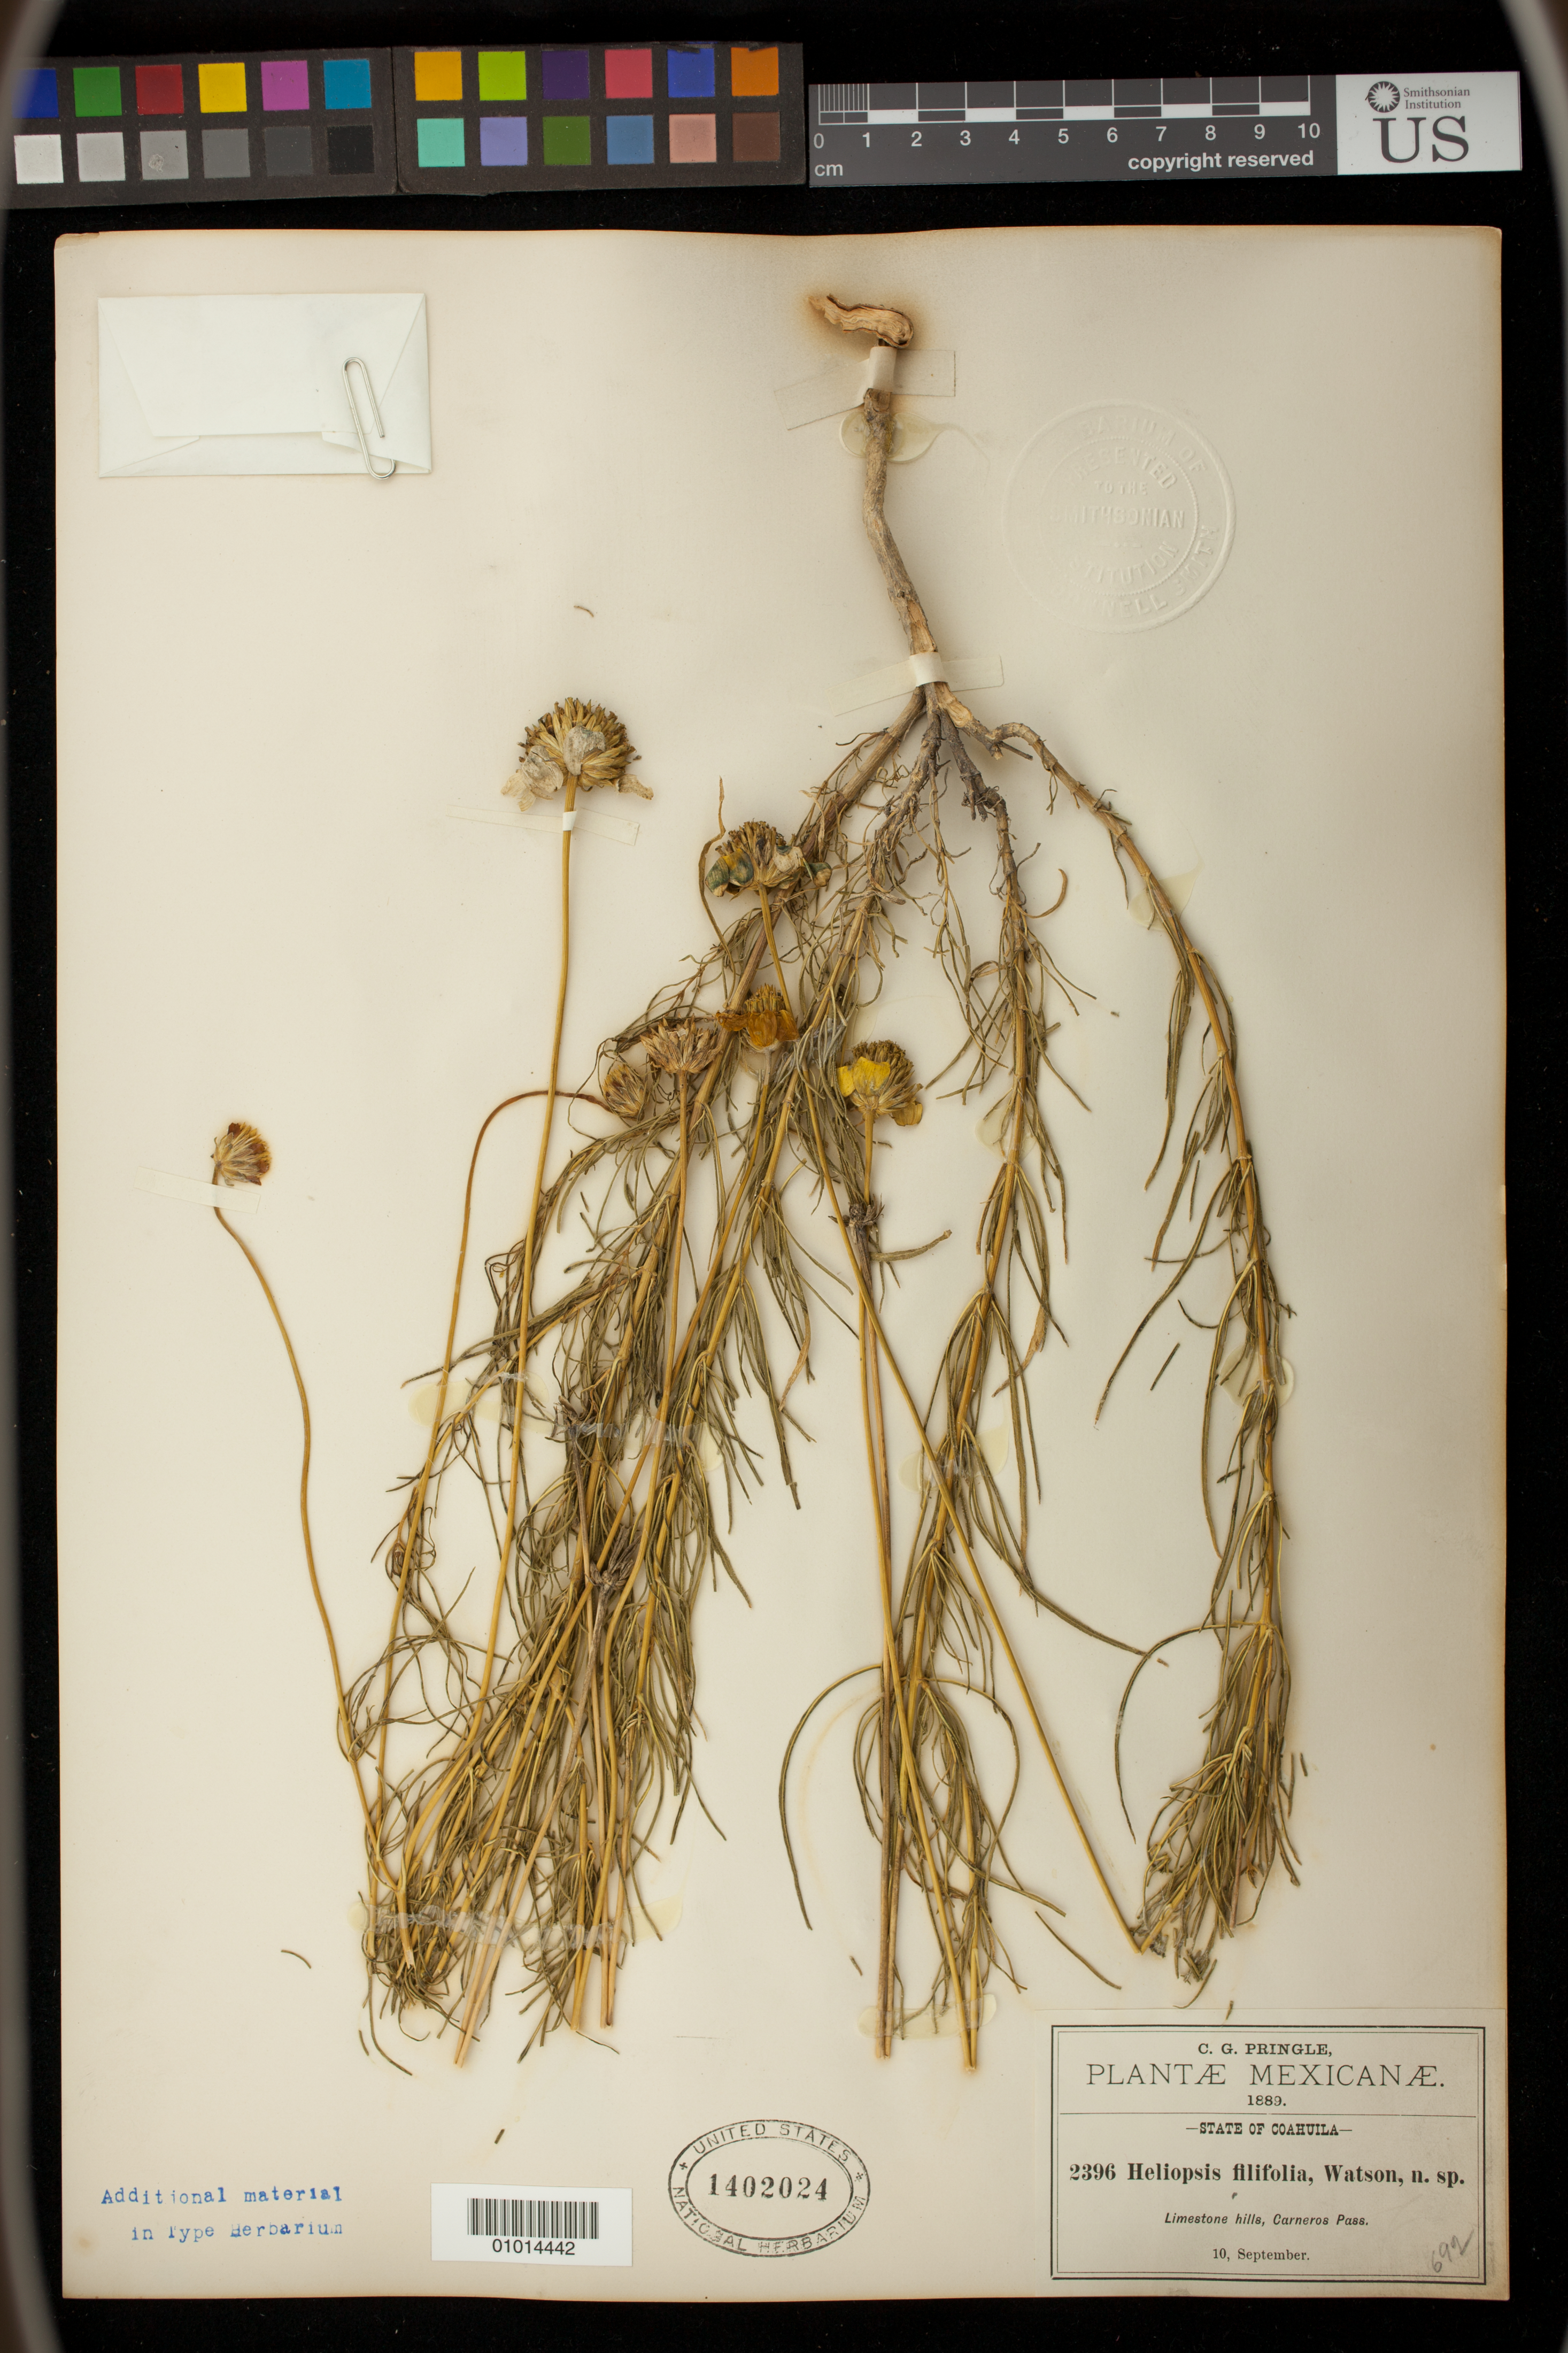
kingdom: Plantae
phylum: Tracheophyta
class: Magnoliopsida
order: Asterales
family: Asteraceae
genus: Heliopsis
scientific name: Heliopsis filifolia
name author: S. Watson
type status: Type Collection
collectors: C. G. Pringle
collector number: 2396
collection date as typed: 10 Sep 1889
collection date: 1889-09-10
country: Mexico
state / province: Coahuila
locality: Carneros Pass.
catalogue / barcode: US 1402024